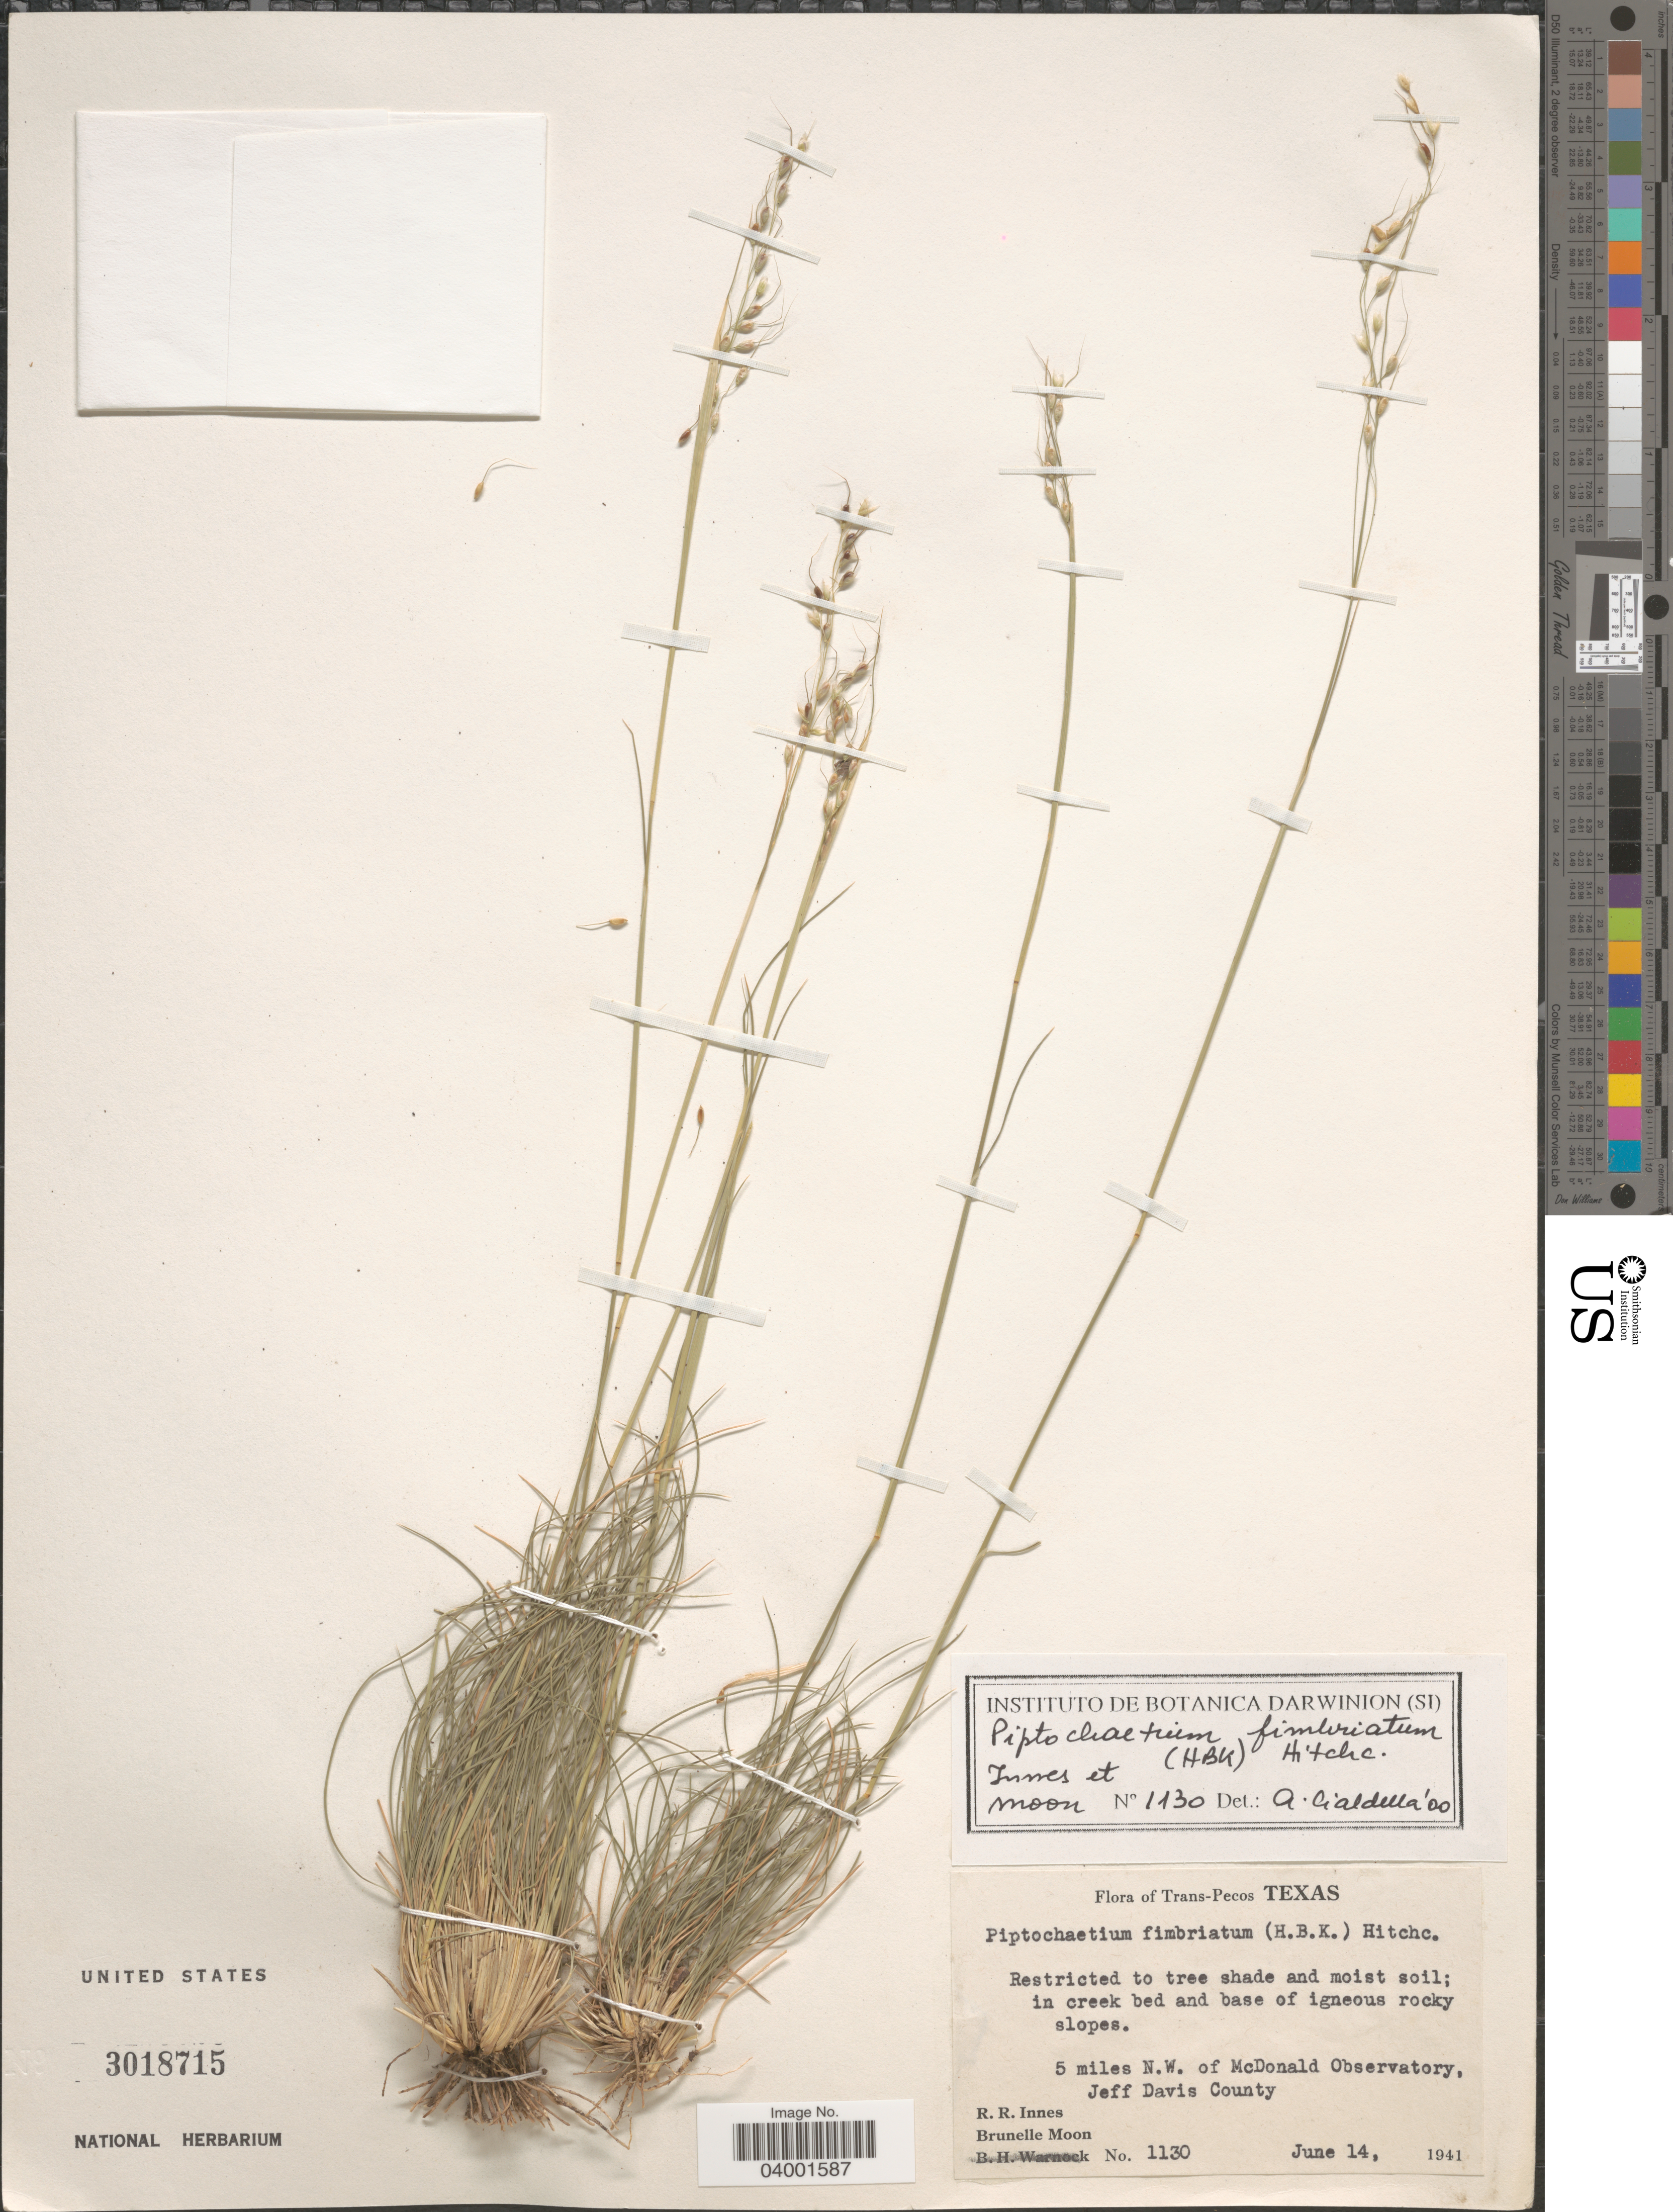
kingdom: Plantae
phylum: Tracheophyta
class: Liliopsida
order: Poales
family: Poaceae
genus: Piptochaetium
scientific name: Piptochaetium fimbriatum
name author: (Kunth) Hitchc.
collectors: R. Rose-Innes & B. Moon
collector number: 1130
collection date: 1941-06-14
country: United States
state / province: Texas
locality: In creek bed and base of igneous rocky slopes. 5 miles N.W. of McDonald Observatory, Jeff Davis County.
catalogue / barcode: US 3018715